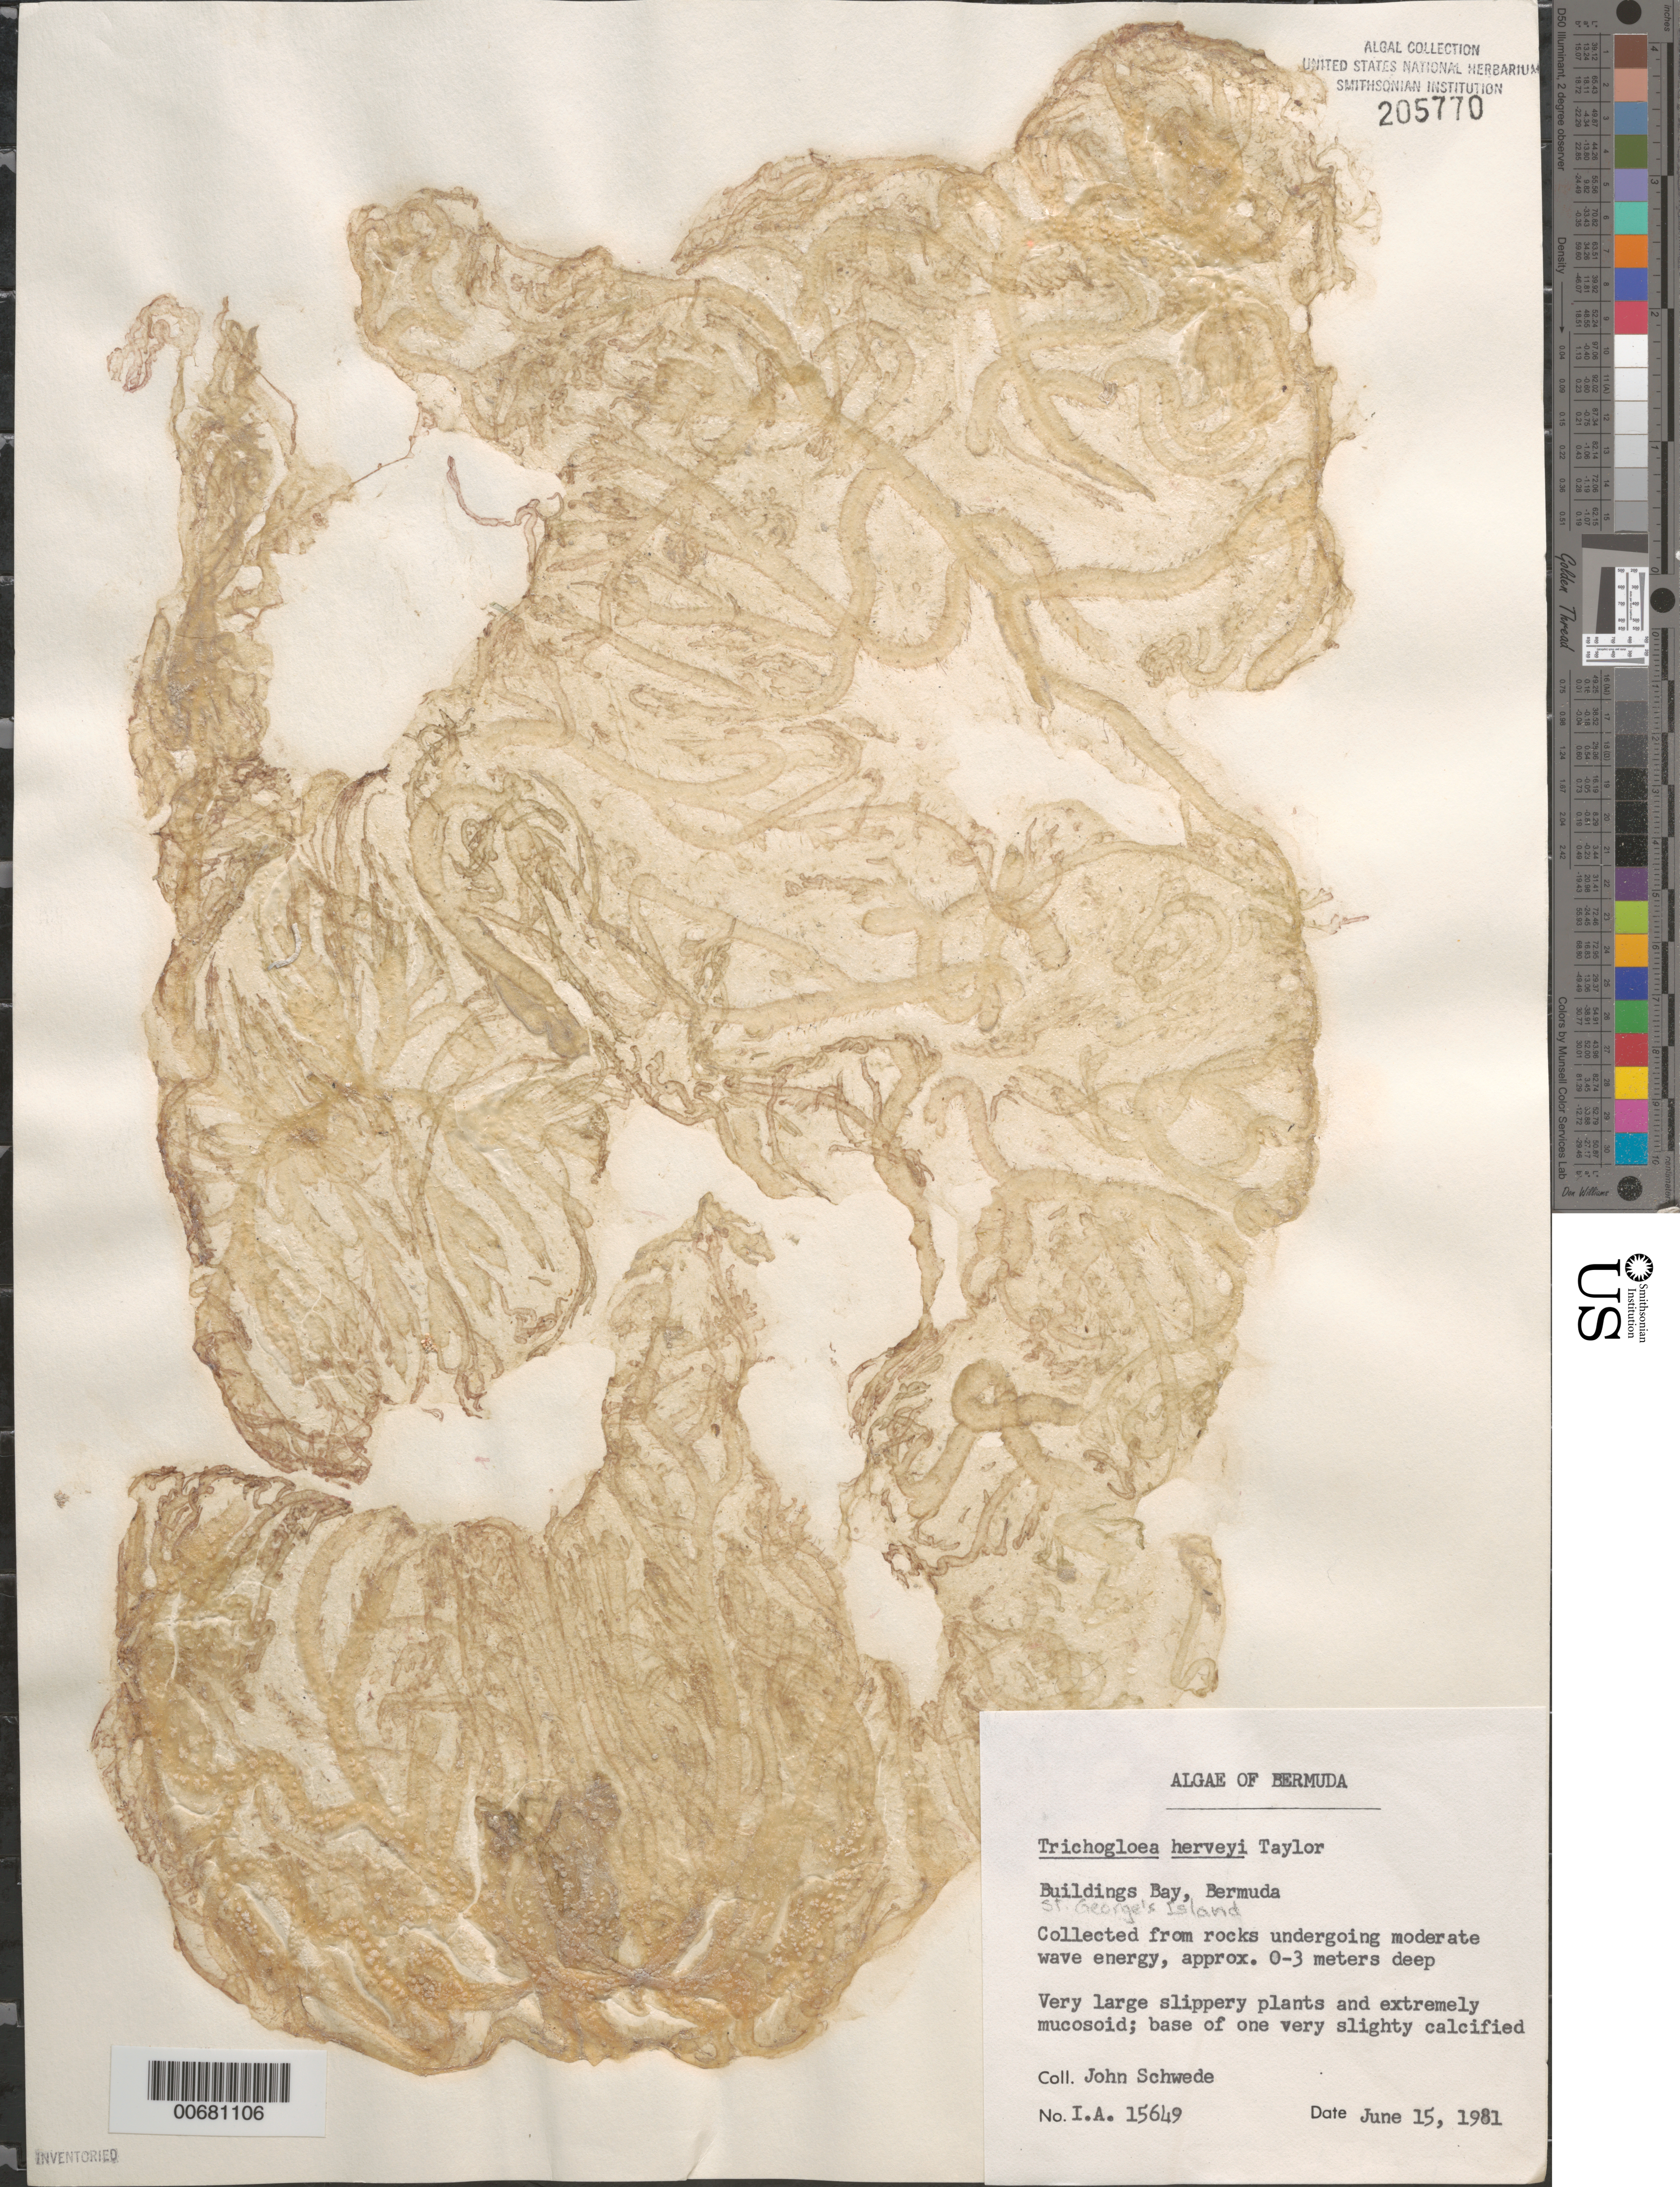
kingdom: Plantae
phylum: Rhodophyta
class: Florideophyceae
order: Nemaliales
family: Liagoraceae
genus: Trichogloea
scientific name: Trichogloea herveyi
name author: W.R. Taylor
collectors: J. Schwede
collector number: IAA 15649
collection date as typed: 15 Jun 1981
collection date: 1981-06-15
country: Bermuda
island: St. George's Island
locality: Buildings Bay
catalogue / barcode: US 205770